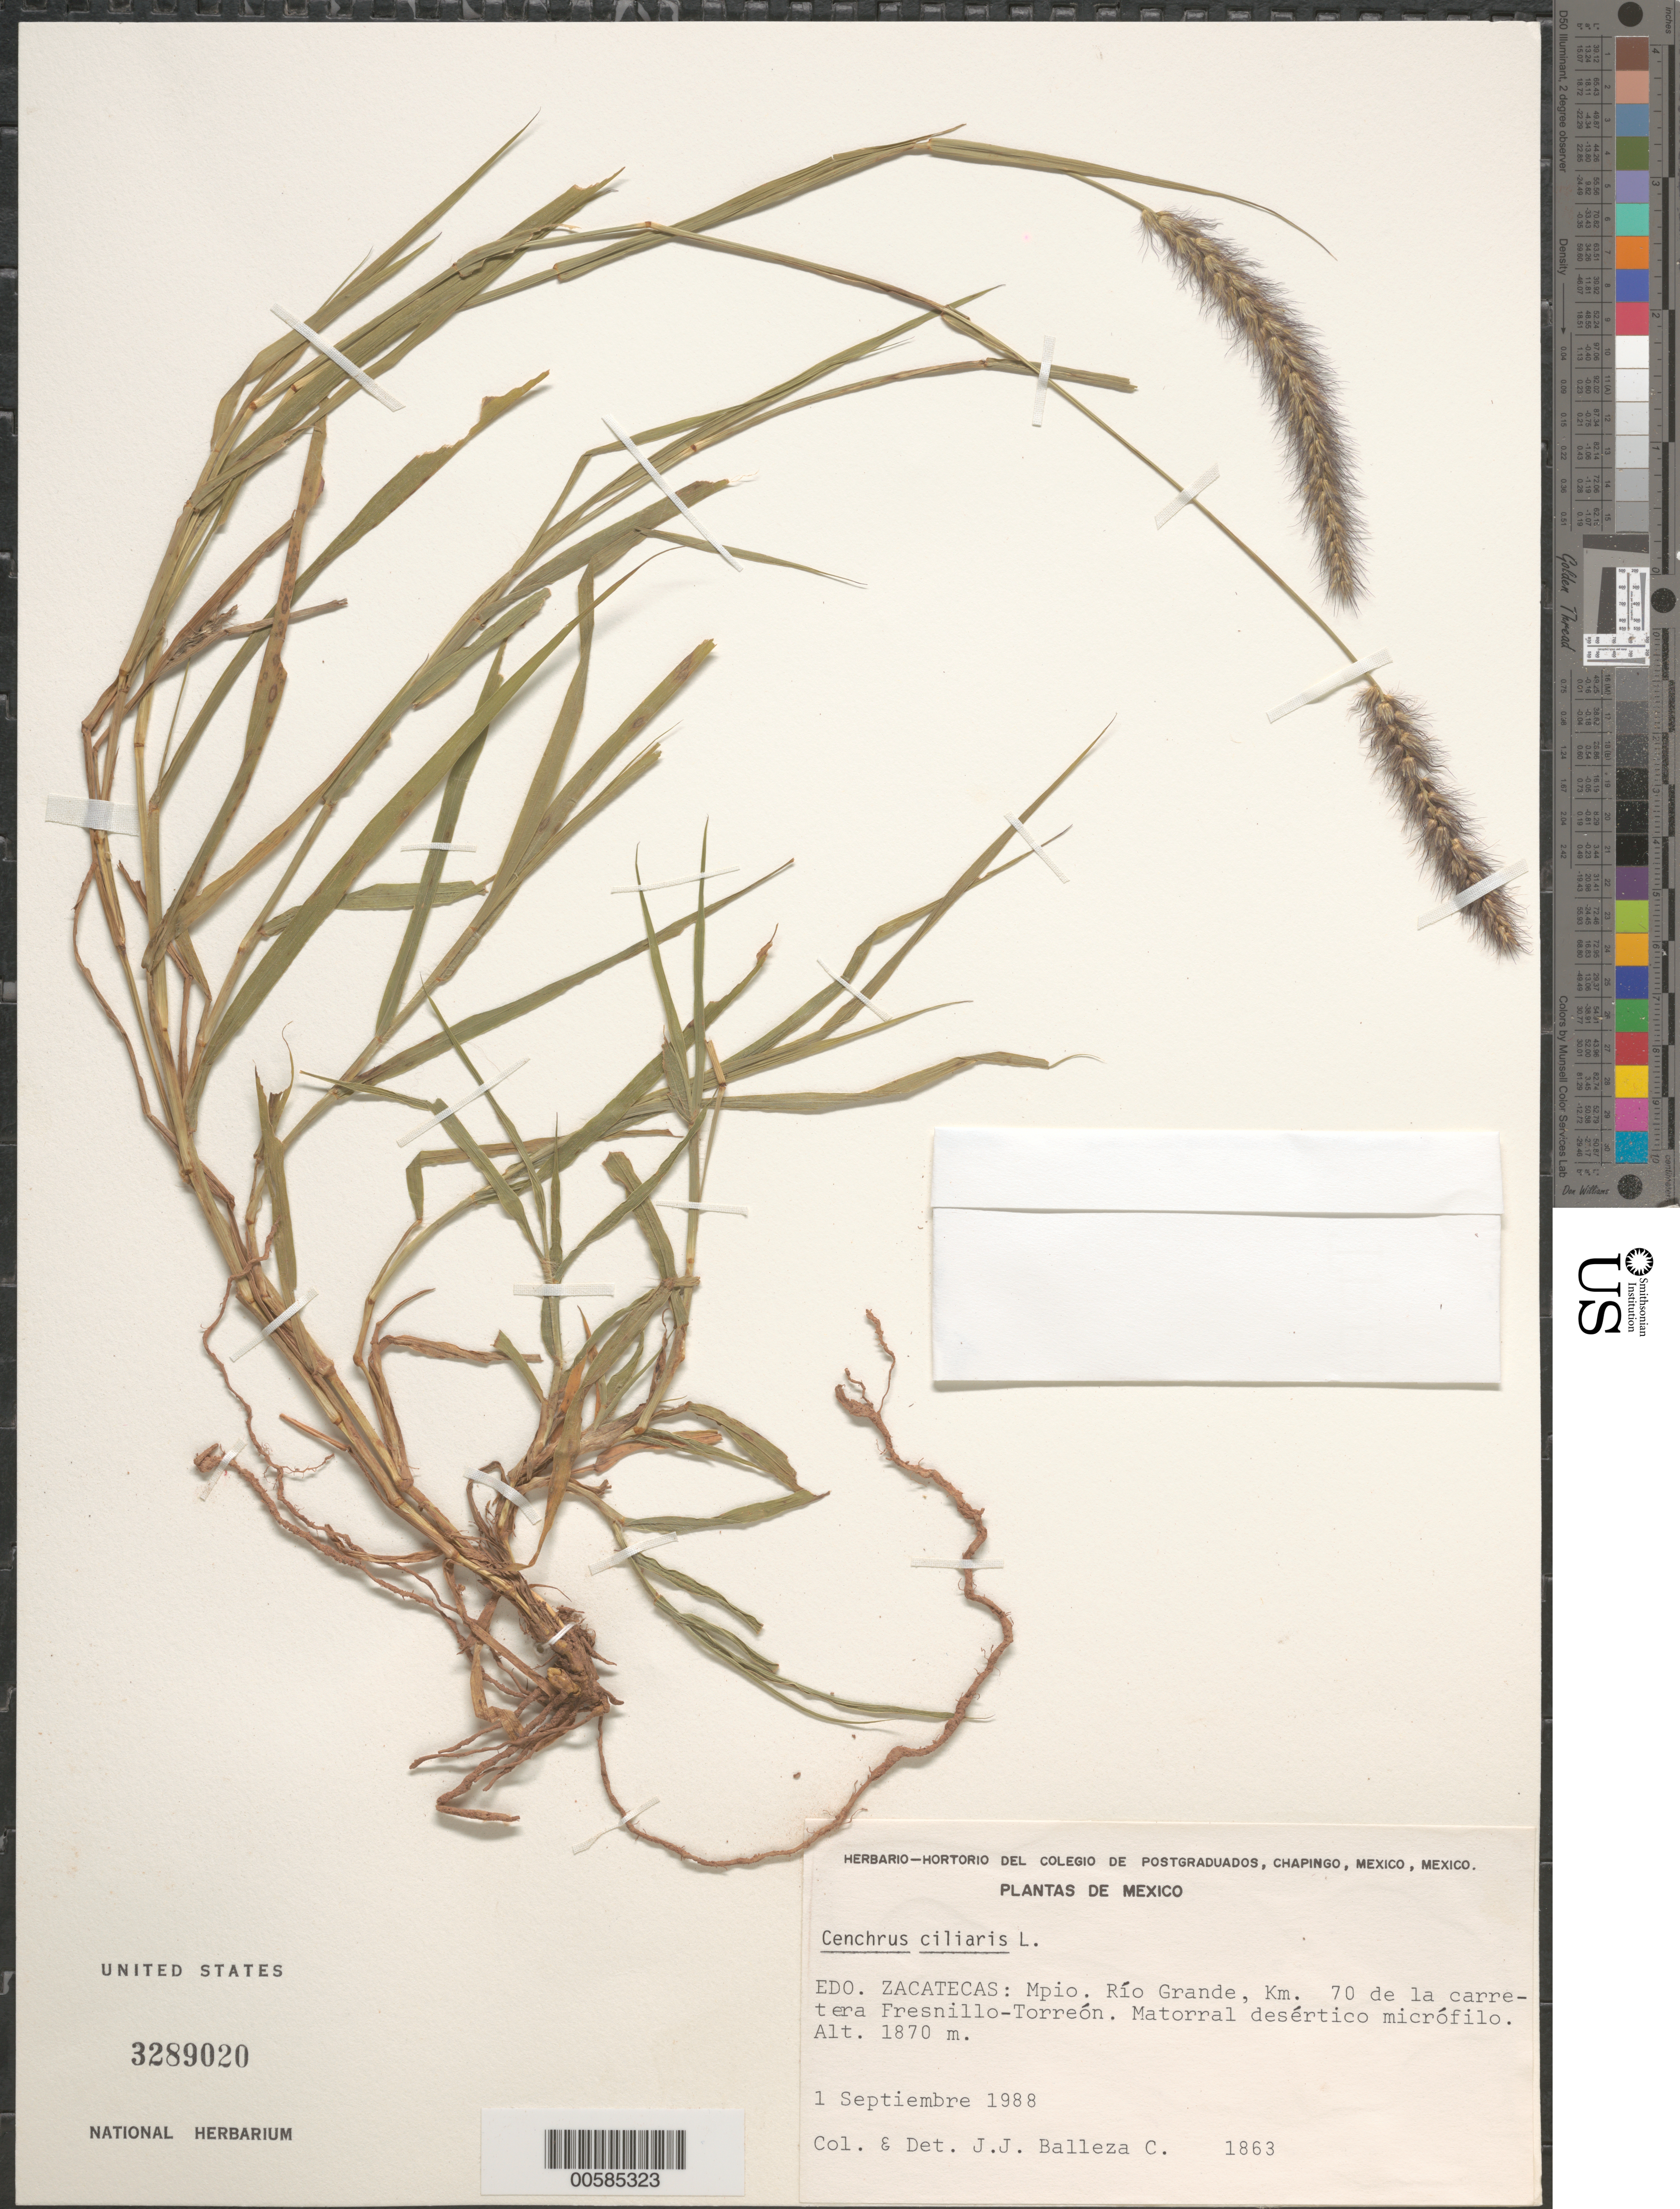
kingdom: Plantae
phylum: Tracheophyta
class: Liliopsida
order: Poales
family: Poaceae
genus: Cenchrus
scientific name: Cenchrus ciliaris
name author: L.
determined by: Balleza C., J. J.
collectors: J. J. Balleza C.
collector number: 1863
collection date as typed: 1 Sep 1988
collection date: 1988-09-01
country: Mexico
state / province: Zacatecas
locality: Mpio Río Grande, km 70 de la carretera Fresnillo-Torreón.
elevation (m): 1870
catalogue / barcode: US 3289020